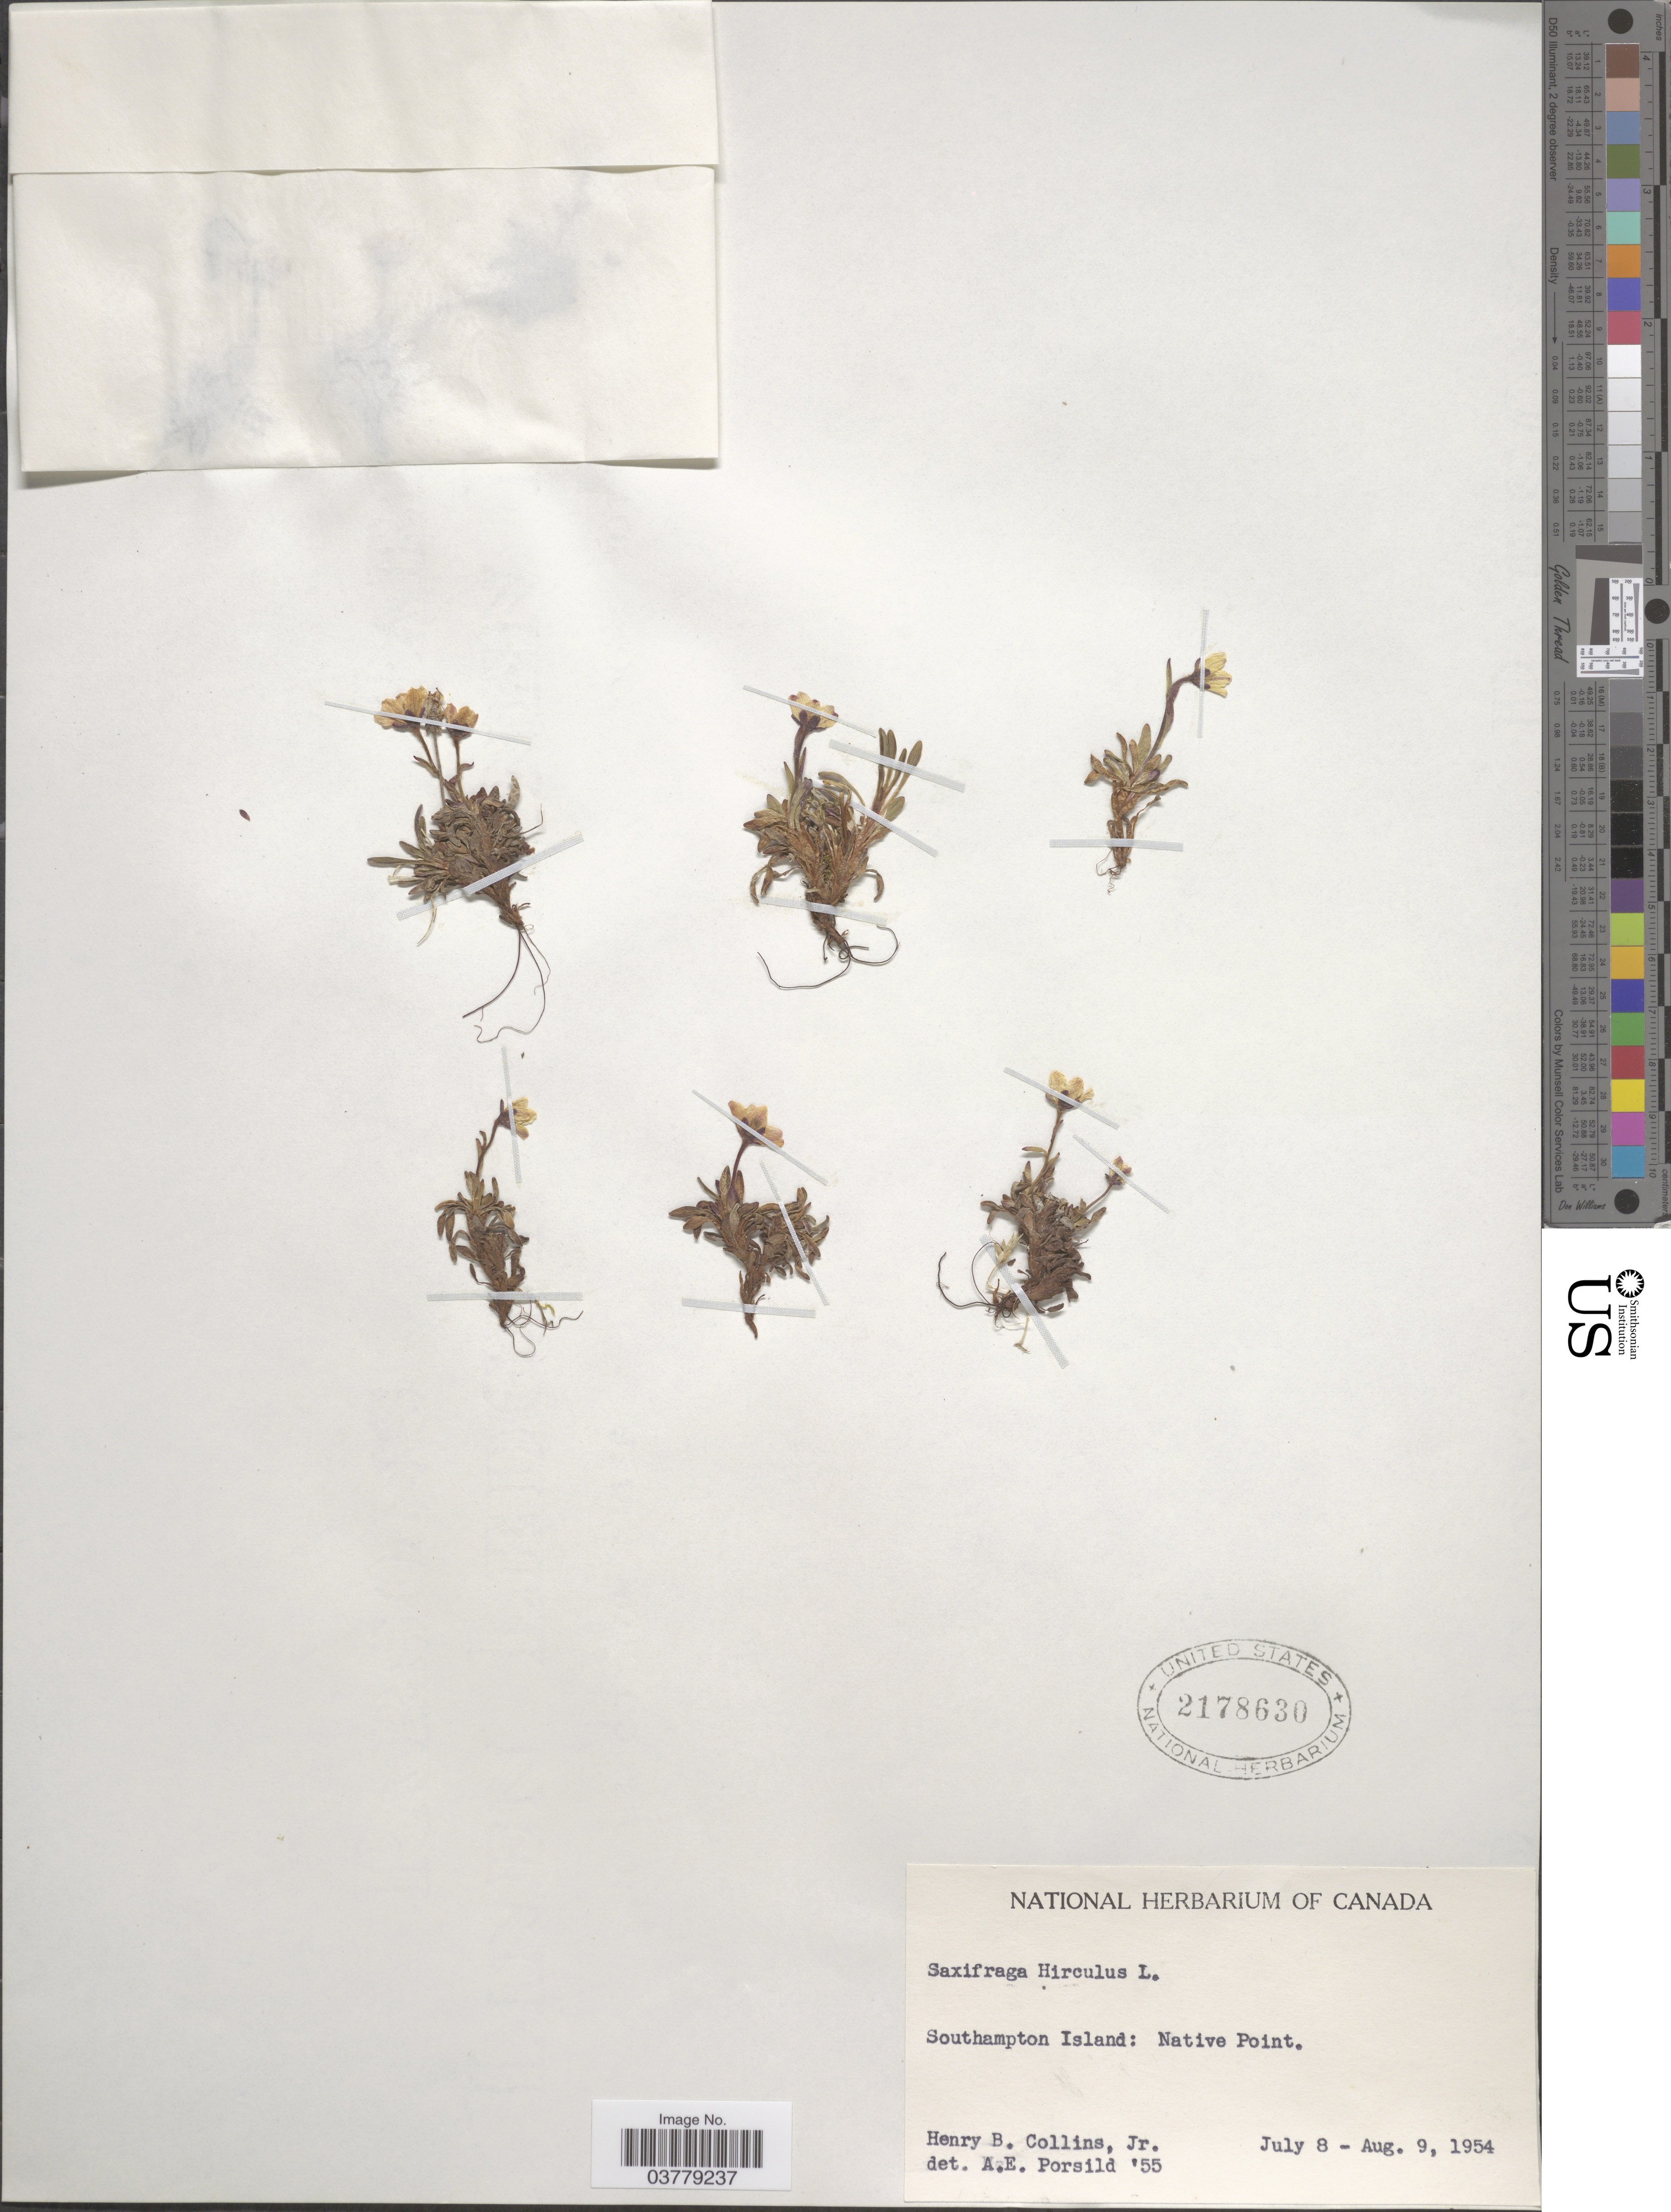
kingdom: Plantae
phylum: Tracheophyta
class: Magnoliopsida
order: Saxifragales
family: Saxifragaceae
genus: Saxifraga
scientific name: Saxifraga hirculus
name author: L.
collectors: H. Collins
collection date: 1954-07-08/1954-08-09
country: Canada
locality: Southampton Island: Native Point.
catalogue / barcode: US 2178630